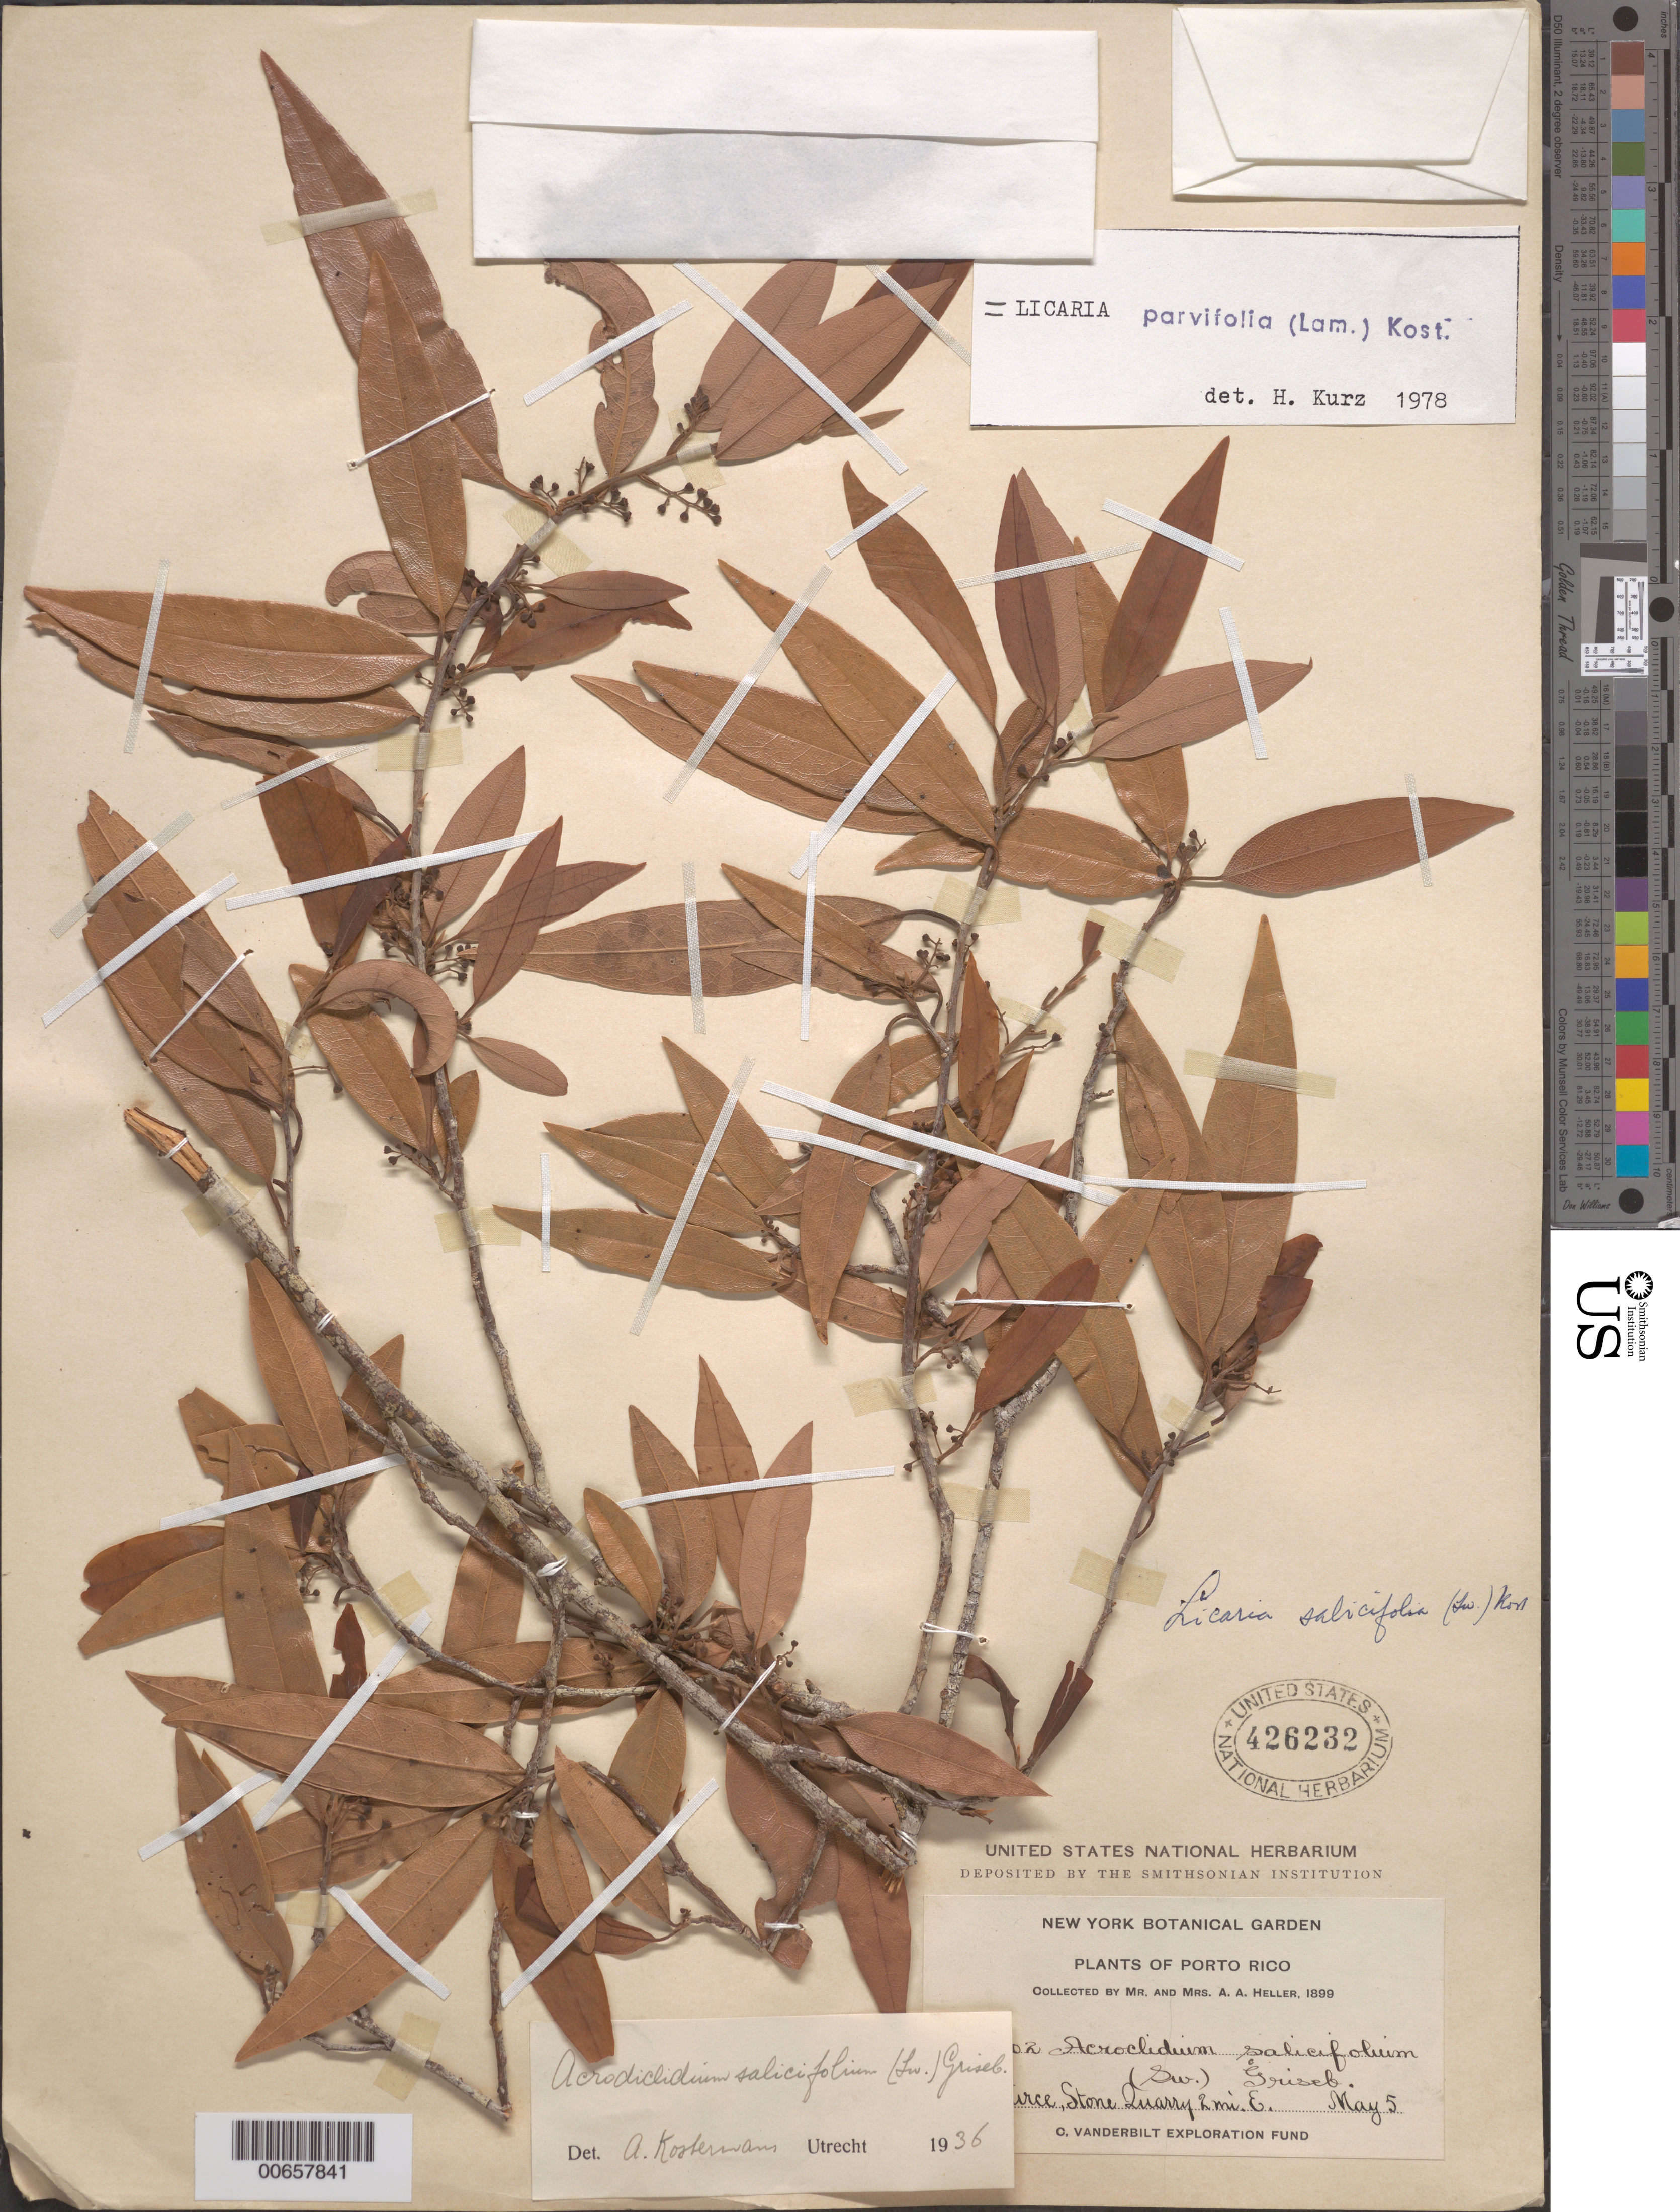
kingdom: Plantae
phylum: Tracheophyta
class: Magnoliopsida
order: Laurales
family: Lauraceae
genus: Licaria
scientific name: Licaria parvifolia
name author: (Lam.) Kosterm. ex León & Alain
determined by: Kurz, H.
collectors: A. A. Heller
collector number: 1302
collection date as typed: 05 May 1899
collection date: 1899-05-05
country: Puerto Rico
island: Greater Antilles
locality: Santurce, Stone Quarry, 2 mi E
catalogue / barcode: US 426232